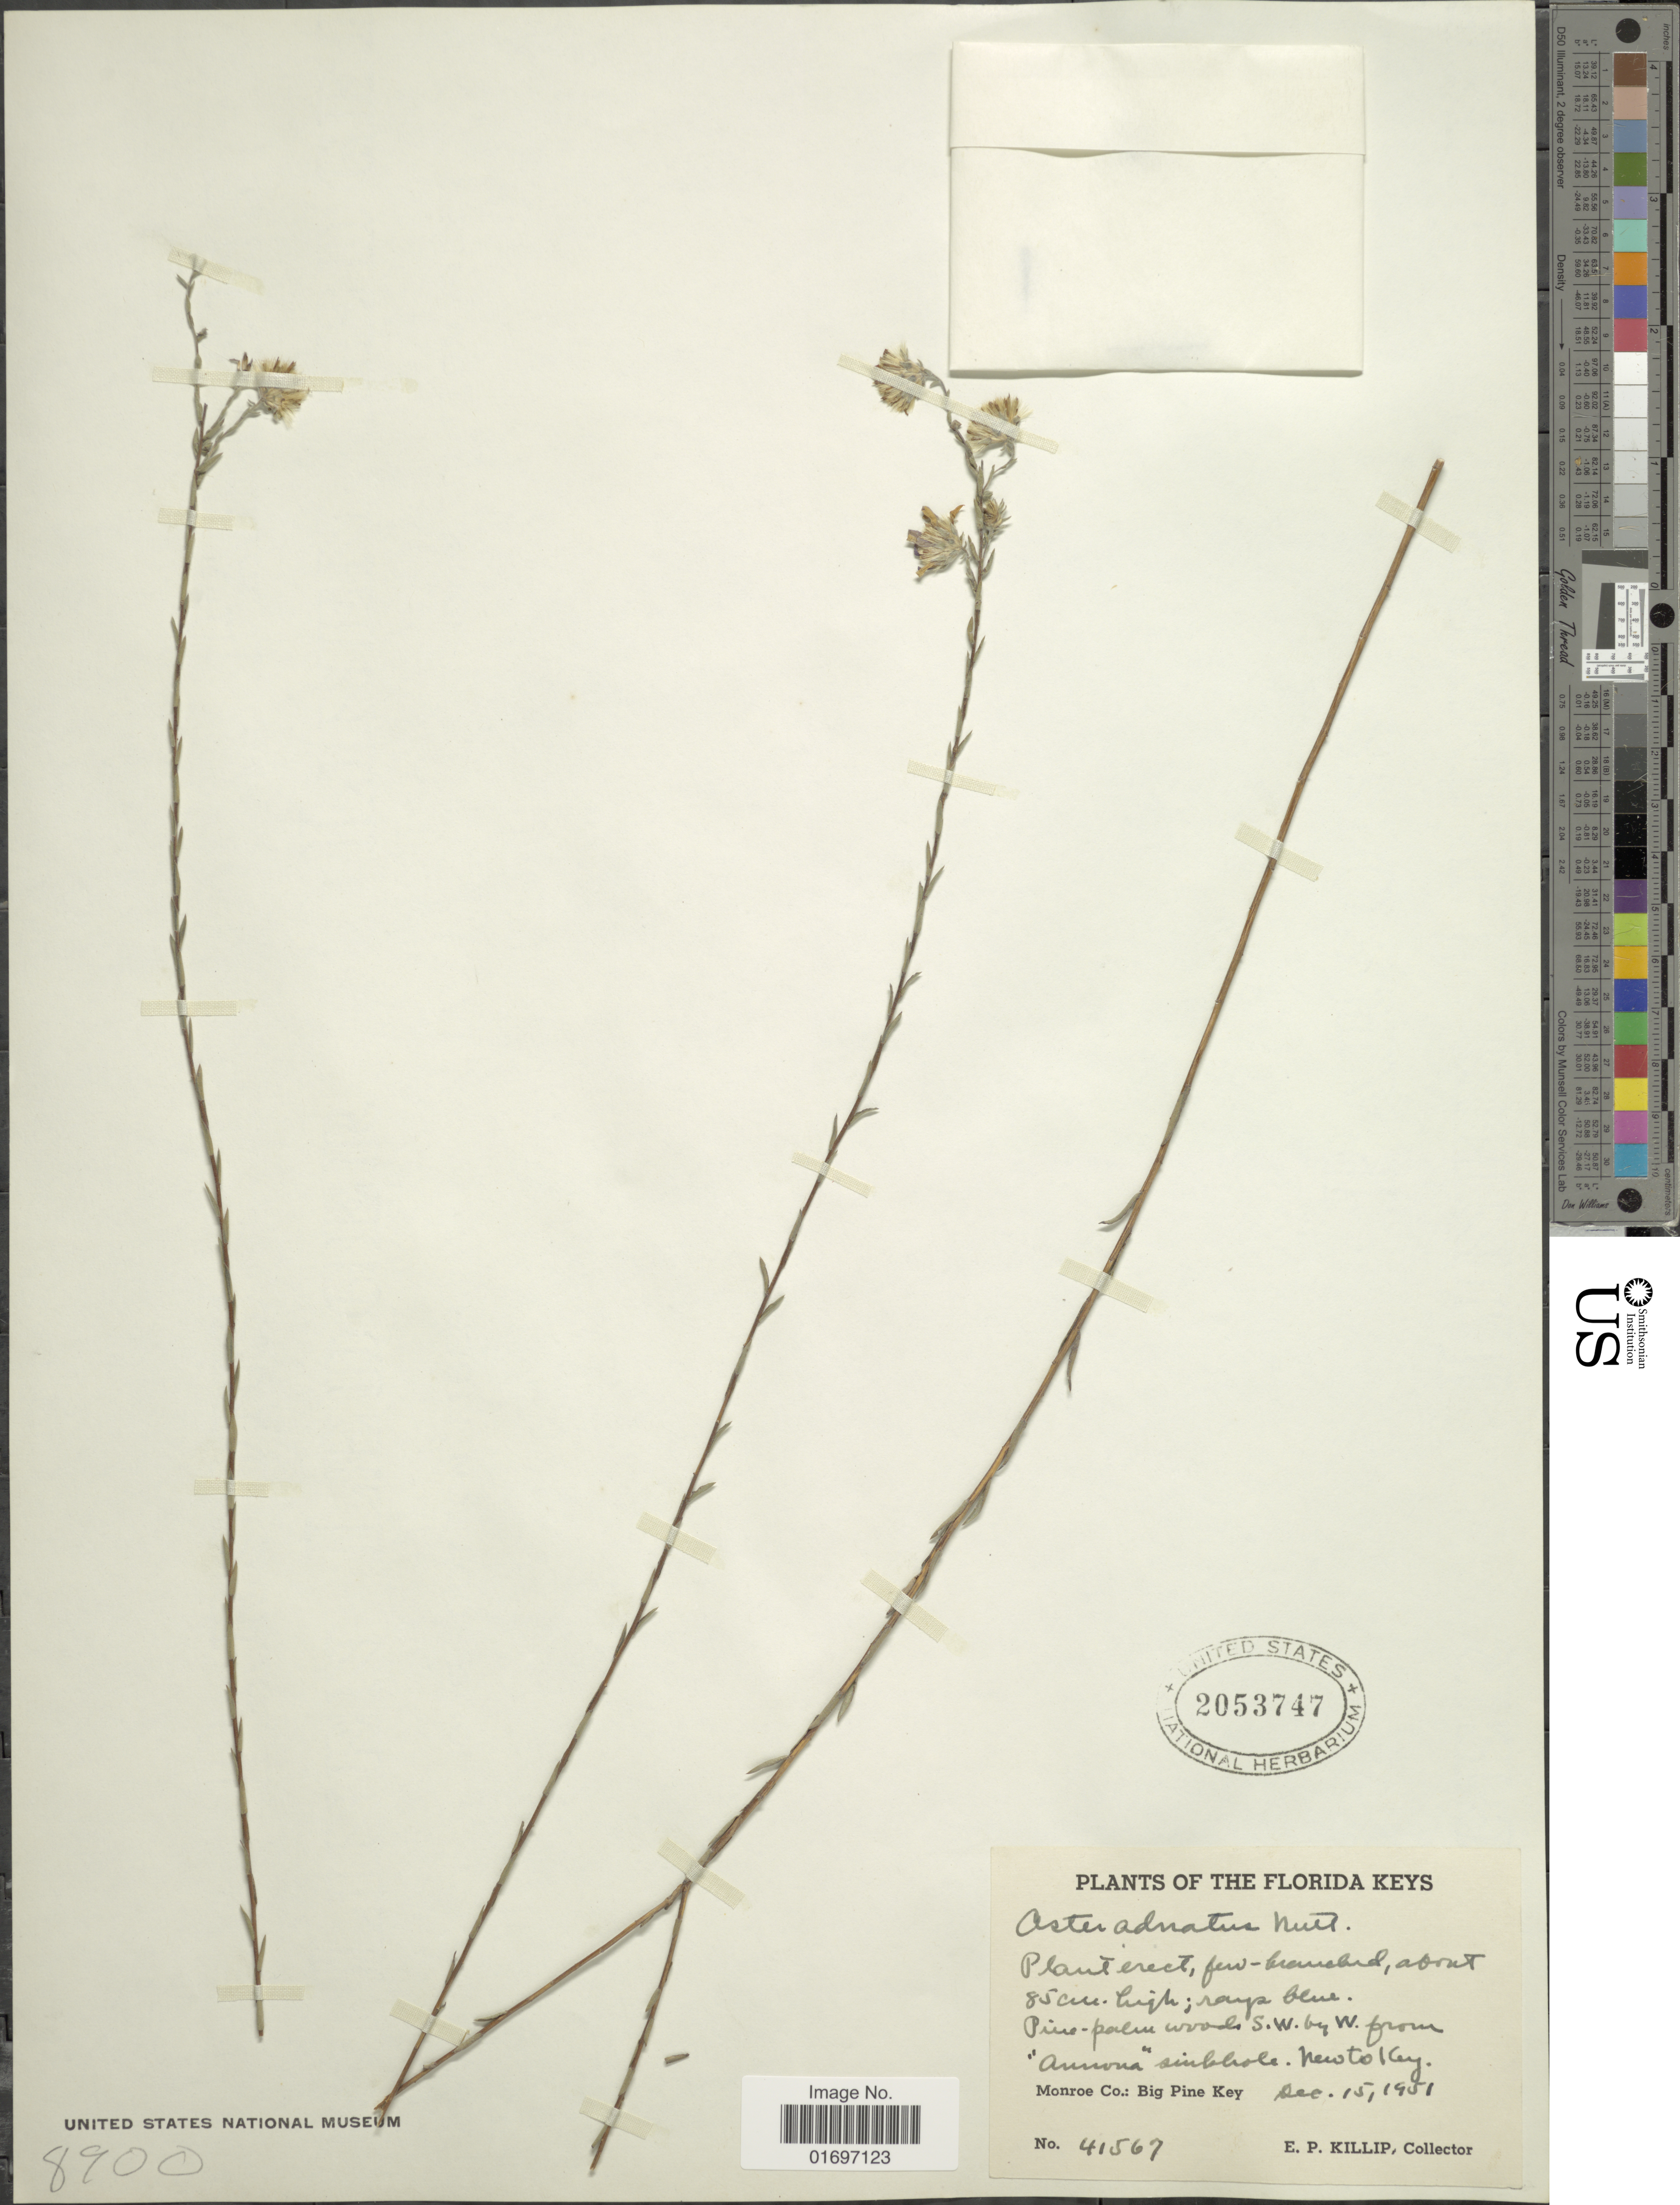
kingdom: Plantae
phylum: Tracheophyta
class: Magnoliopsida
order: Asterales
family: Asteraceae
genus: Symphyotrichum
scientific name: Symphyotrichum adnatum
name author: (Nutt.) G.L. Nesom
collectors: E. P. Killip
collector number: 41567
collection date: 1951-12-15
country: United States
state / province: Florida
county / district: Monroe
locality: Florida Keys. Pine-palm woods S.W. by W. from "Annona" sinkhole. New to Key.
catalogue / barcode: US 2053747